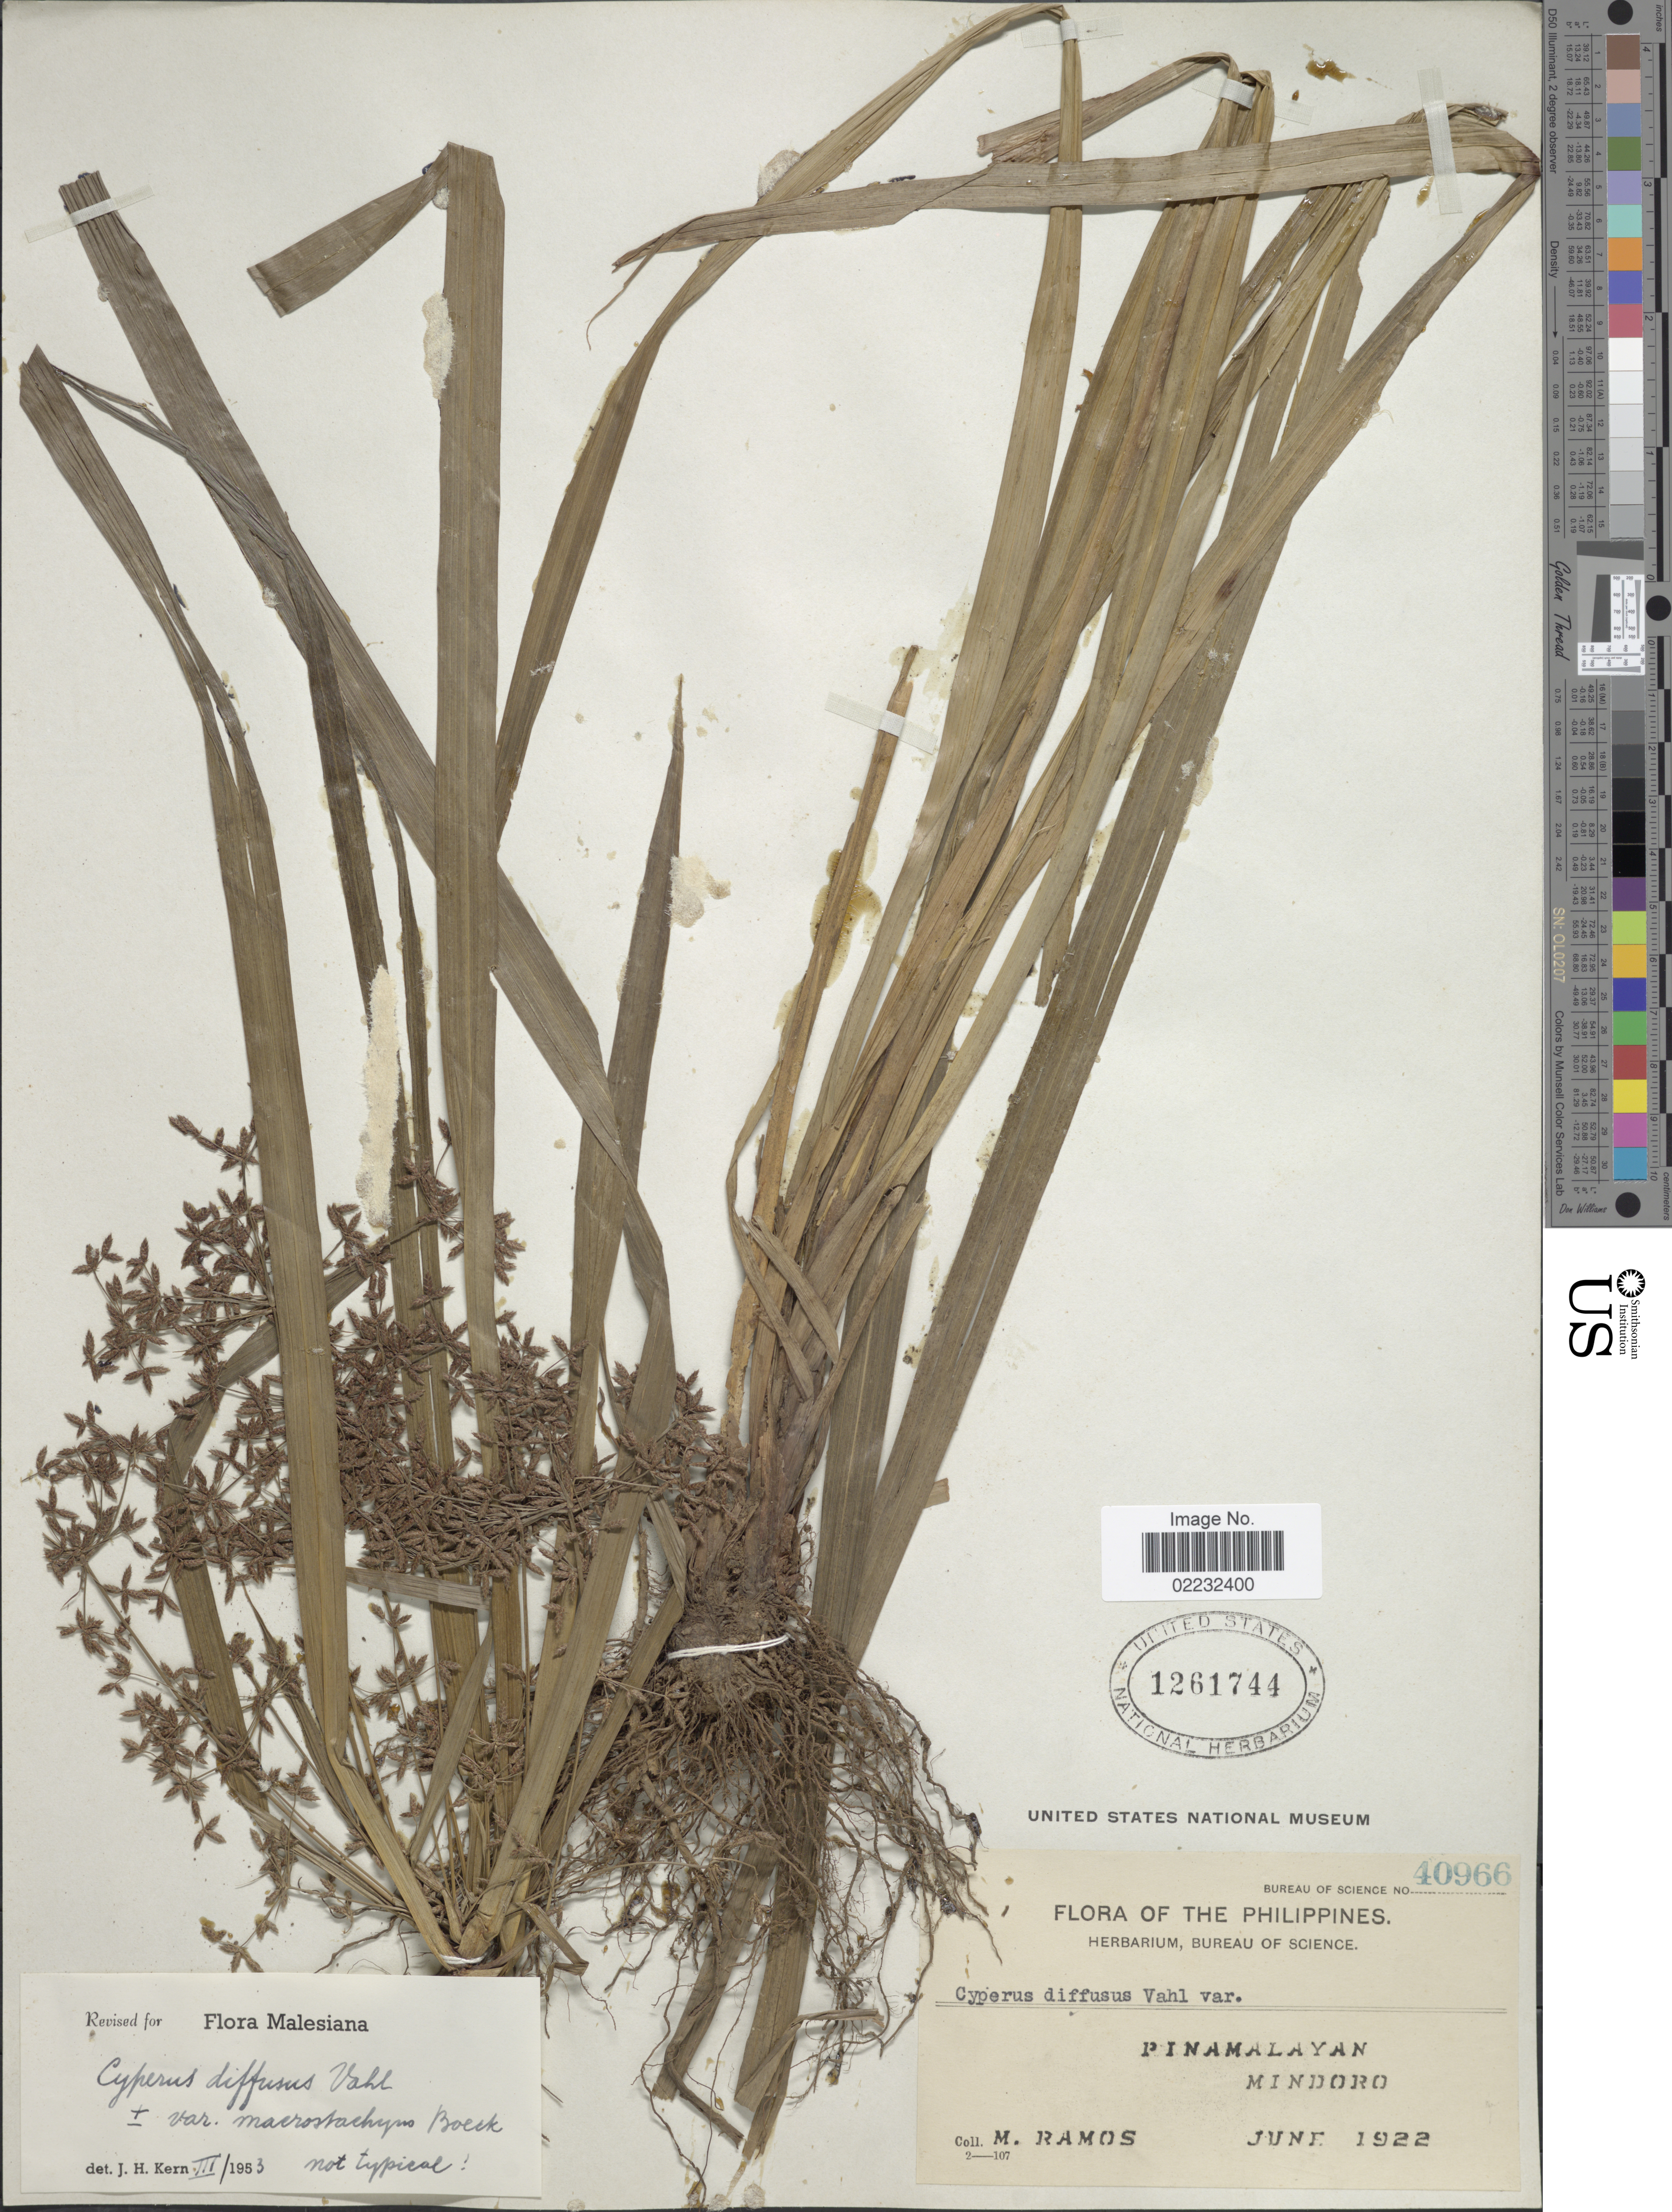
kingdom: Plantae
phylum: Tracheophyta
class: Liliopsida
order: Poales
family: Cyperaceae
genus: Cyperus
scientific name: Cyperus diffusus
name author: Vahl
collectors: M. Ramos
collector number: Bureau of Science 40966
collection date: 1922-06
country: Philippines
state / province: Mimaropa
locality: Pinamalayan Mindoro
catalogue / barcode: US 1261744